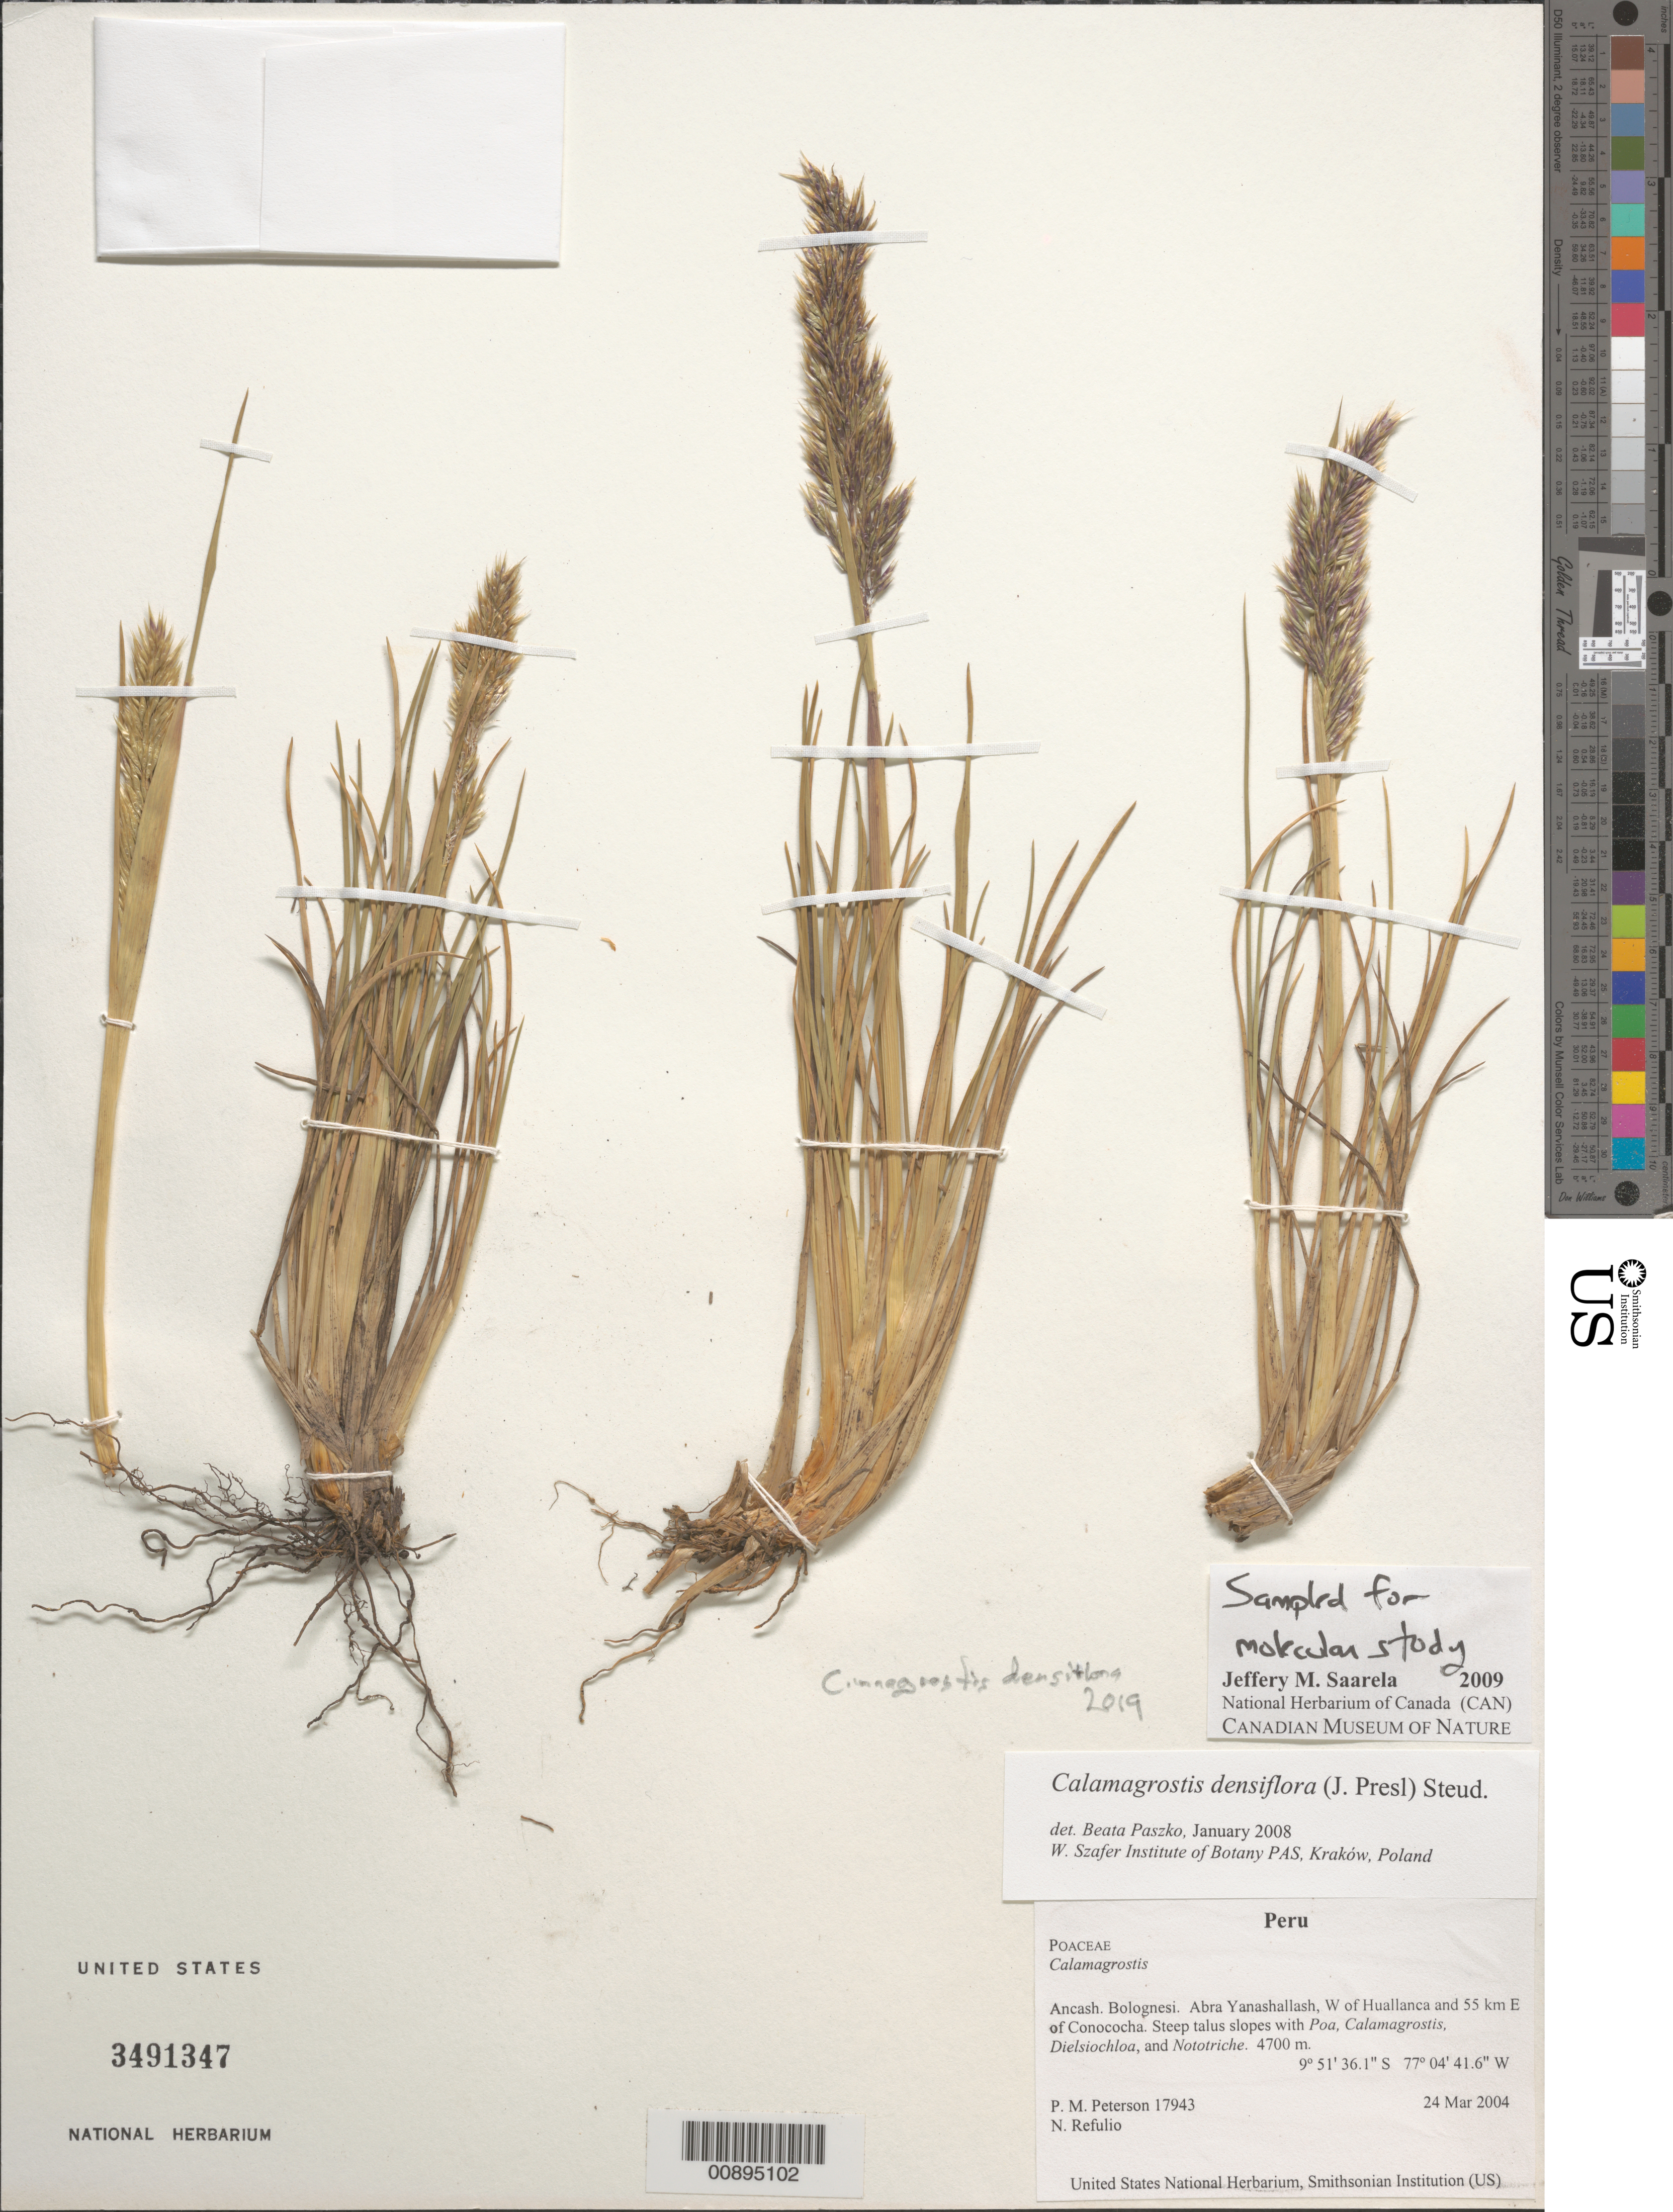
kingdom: Plantae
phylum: Tracheophyta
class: Liliopsida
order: Poales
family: Poaceae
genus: Cinnagrostis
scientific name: Cinnagrostis densiflora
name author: (J. Presl) P.M. Peterson et al.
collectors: P. M. Peterson & N. Refulio-Rodríguez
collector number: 17943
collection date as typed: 24 Mar 2004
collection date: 2004-03-24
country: Peru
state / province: Ancash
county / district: Bolognesi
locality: Abra Yanashallash, W of Huallanca and 55 km E of Conococha. Steep talus slopes with Poa, Calamagrostis, Dielsiochloa, and Nototriche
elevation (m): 4700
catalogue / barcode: US 3491347